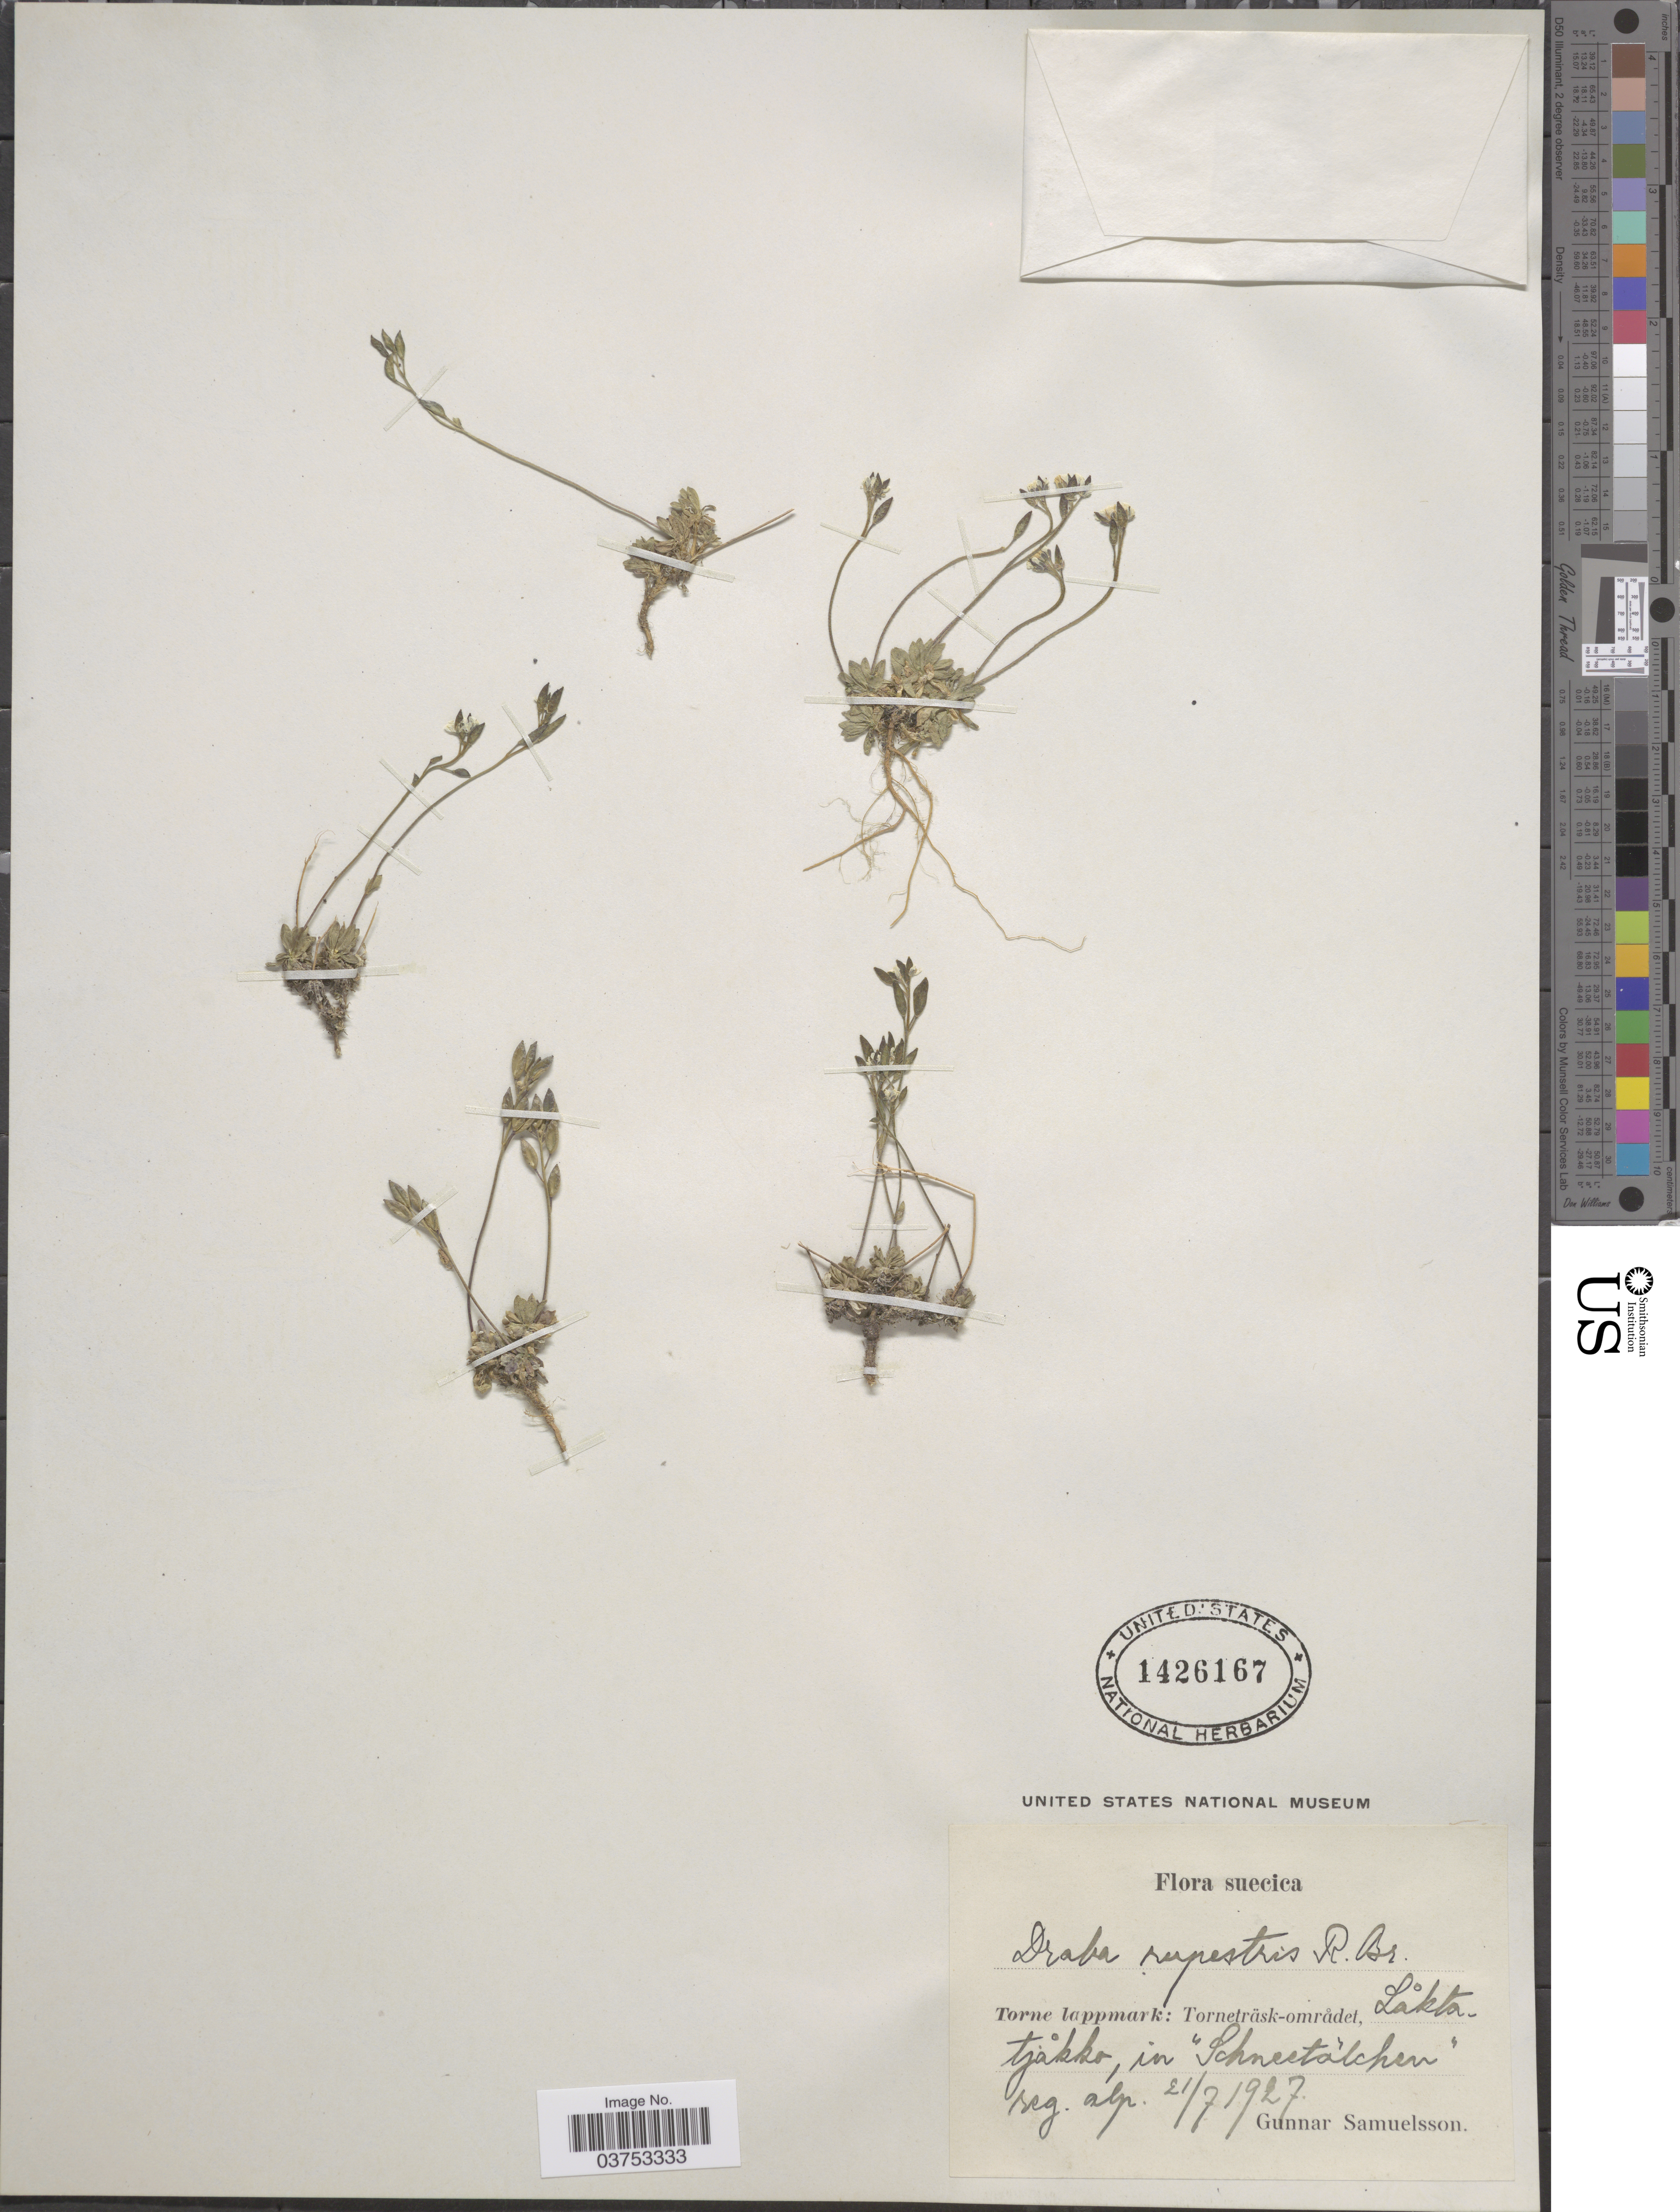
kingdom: Plantae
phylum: Tracheophyta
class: Magnoliopsida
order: Brassicales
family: Brassicaceae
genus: Draba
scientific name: Draba rupestris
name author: W.T. Aiton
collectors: G. Samuelsson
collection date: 1927-07-21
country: Sweden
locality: Suecica. Torne lappmark: Torneträsk-området, Låktatjåkka, in "Schneetälchen' reg. alp.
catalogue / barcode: US 1426167